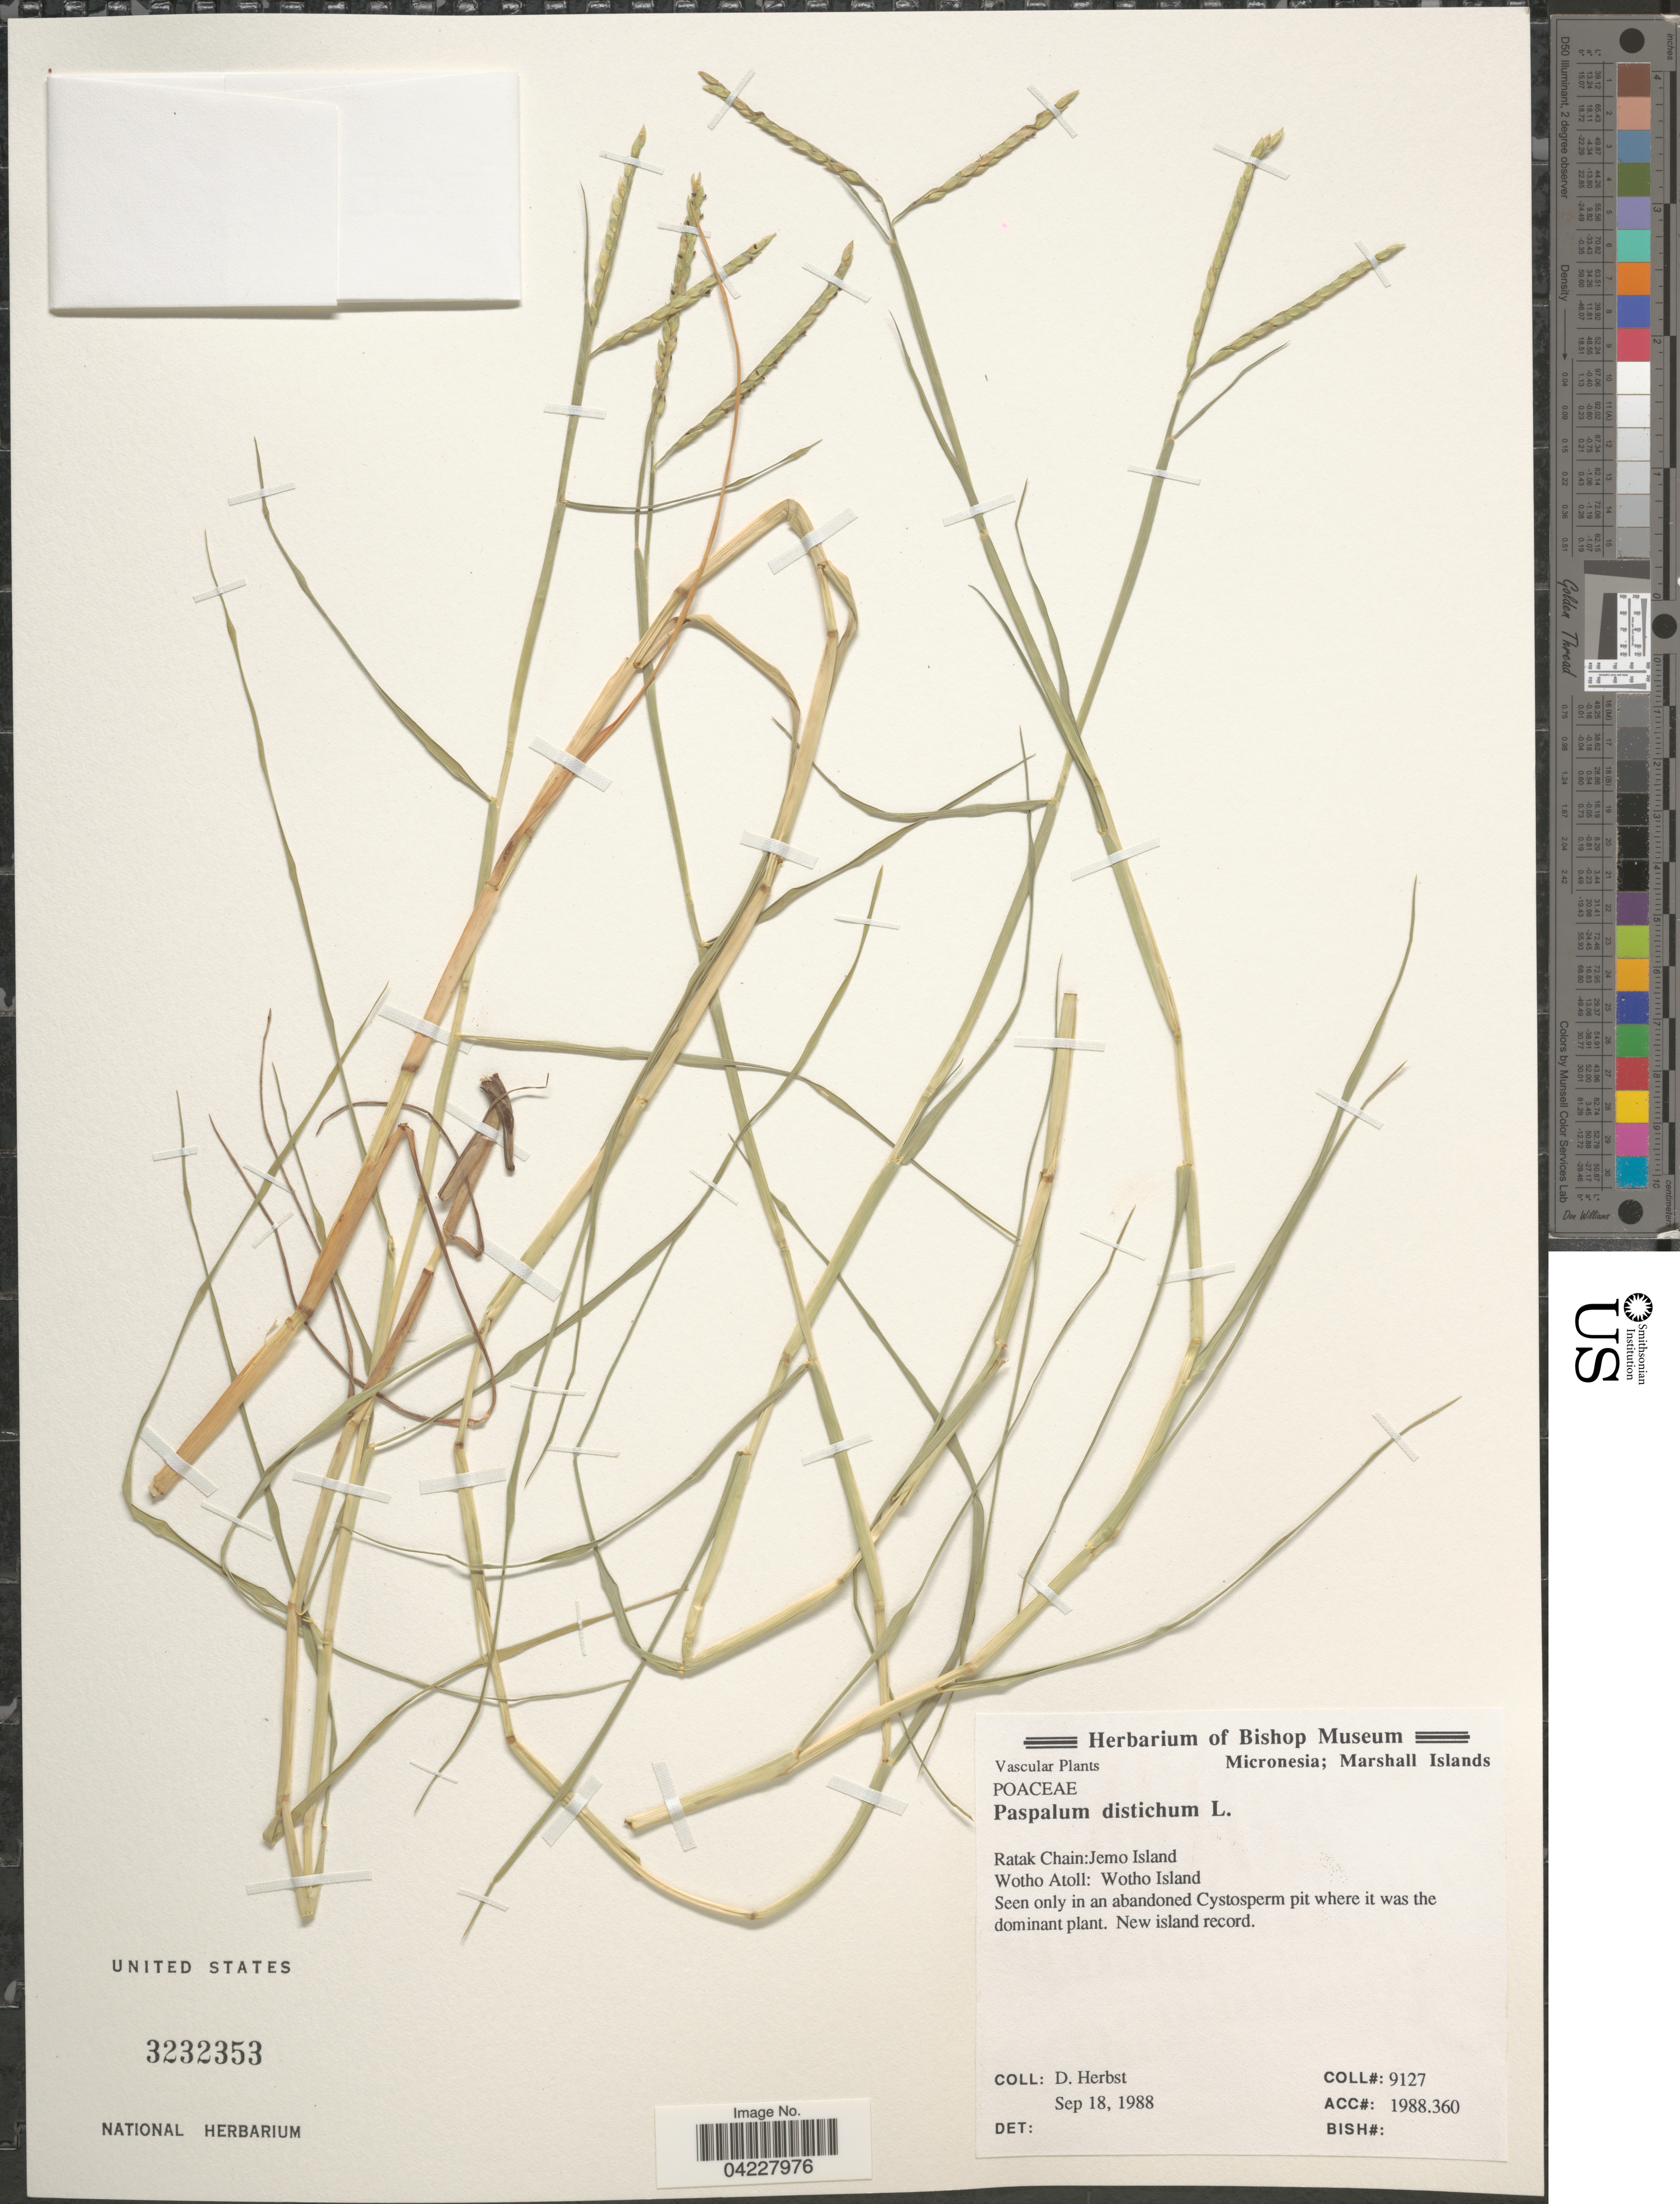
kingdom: Plantae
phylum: Tracheophyta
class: Liliopsida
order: Poales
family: Poaceae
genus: Paspalum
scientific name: Paspalum distichum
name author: L.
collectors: D. Herbst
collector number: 9127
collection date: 1988-09-18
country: Marshall Islands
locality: Ratak Chain:Jemo Island. Wotho Atoll: Wotho Island.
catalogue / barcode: US 3232353